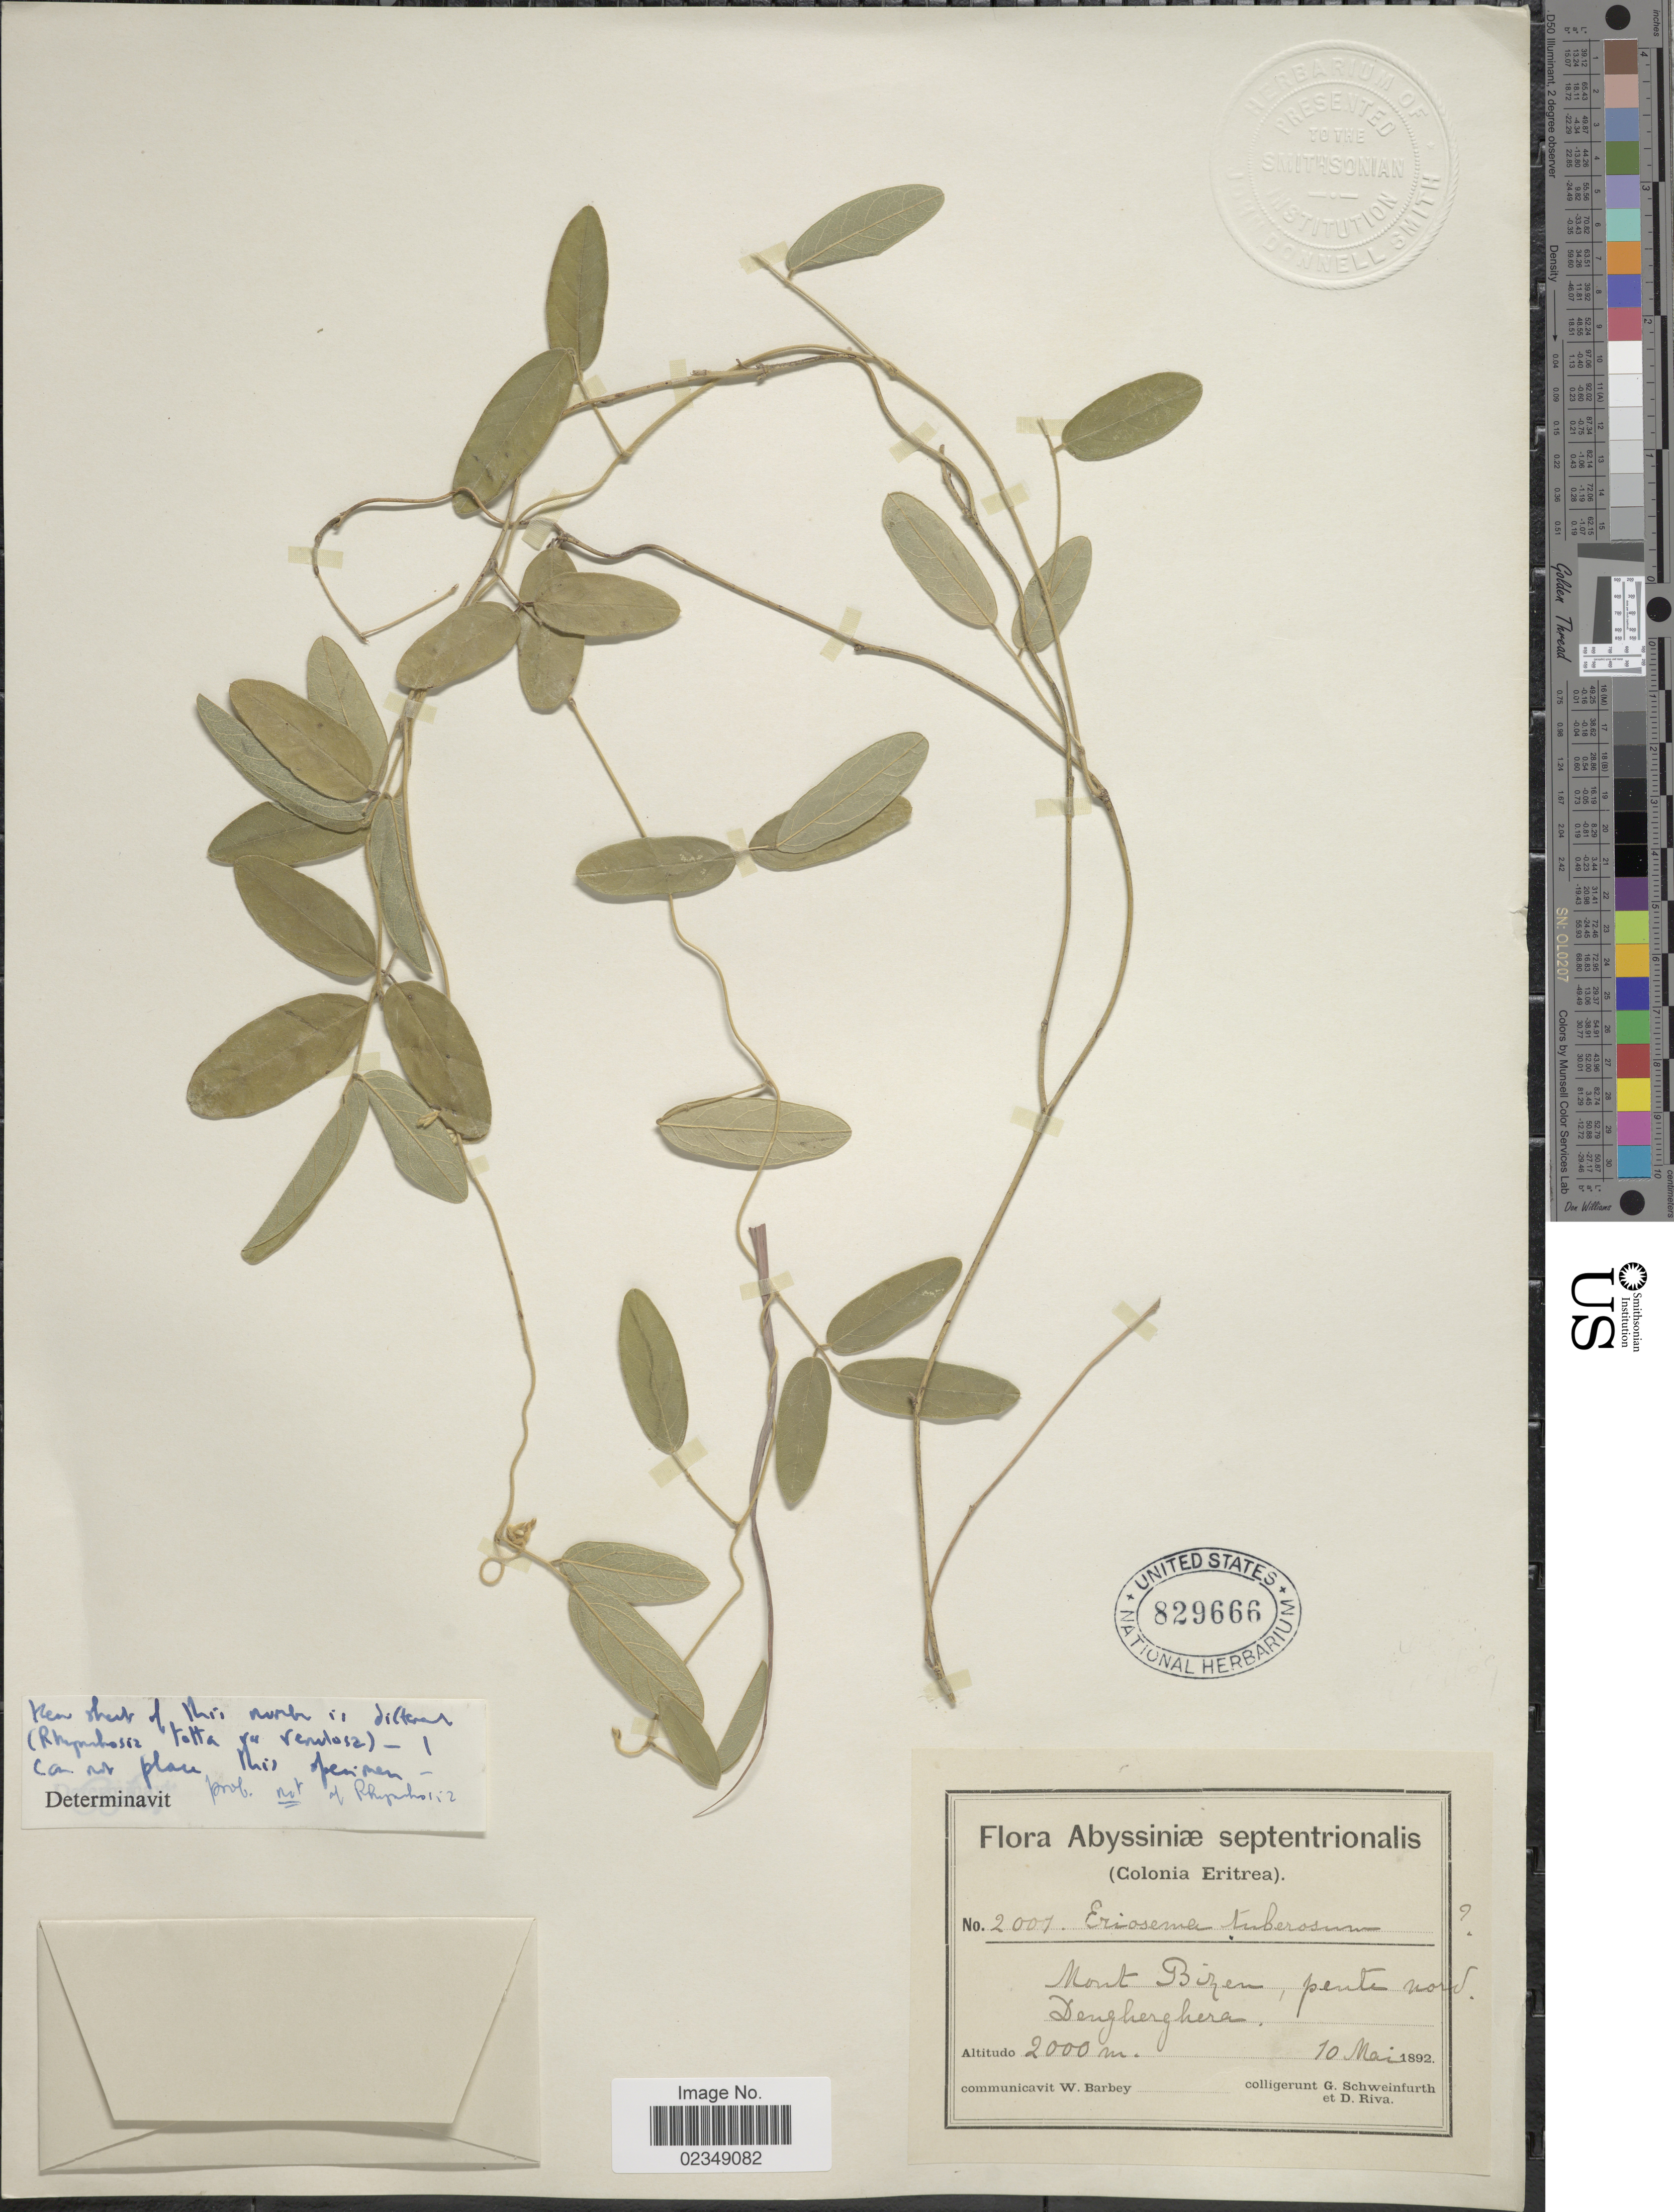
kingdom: Plantae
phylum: Tracheophyta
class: Magnoliopsida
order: Fabales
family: Fabaceae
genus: Rhynchosia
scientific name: Rhynchosia totta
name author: DC.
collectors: G. A. Schweinfurth (herbarium) & D. Riva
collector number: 2001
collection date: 1892-05-10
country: Eritrea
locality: Abyssiniae septentrionalis (Colonia Eritrea), Mont Bizen, pente nord Dengherghera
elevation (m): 2000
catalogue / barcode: US 829666